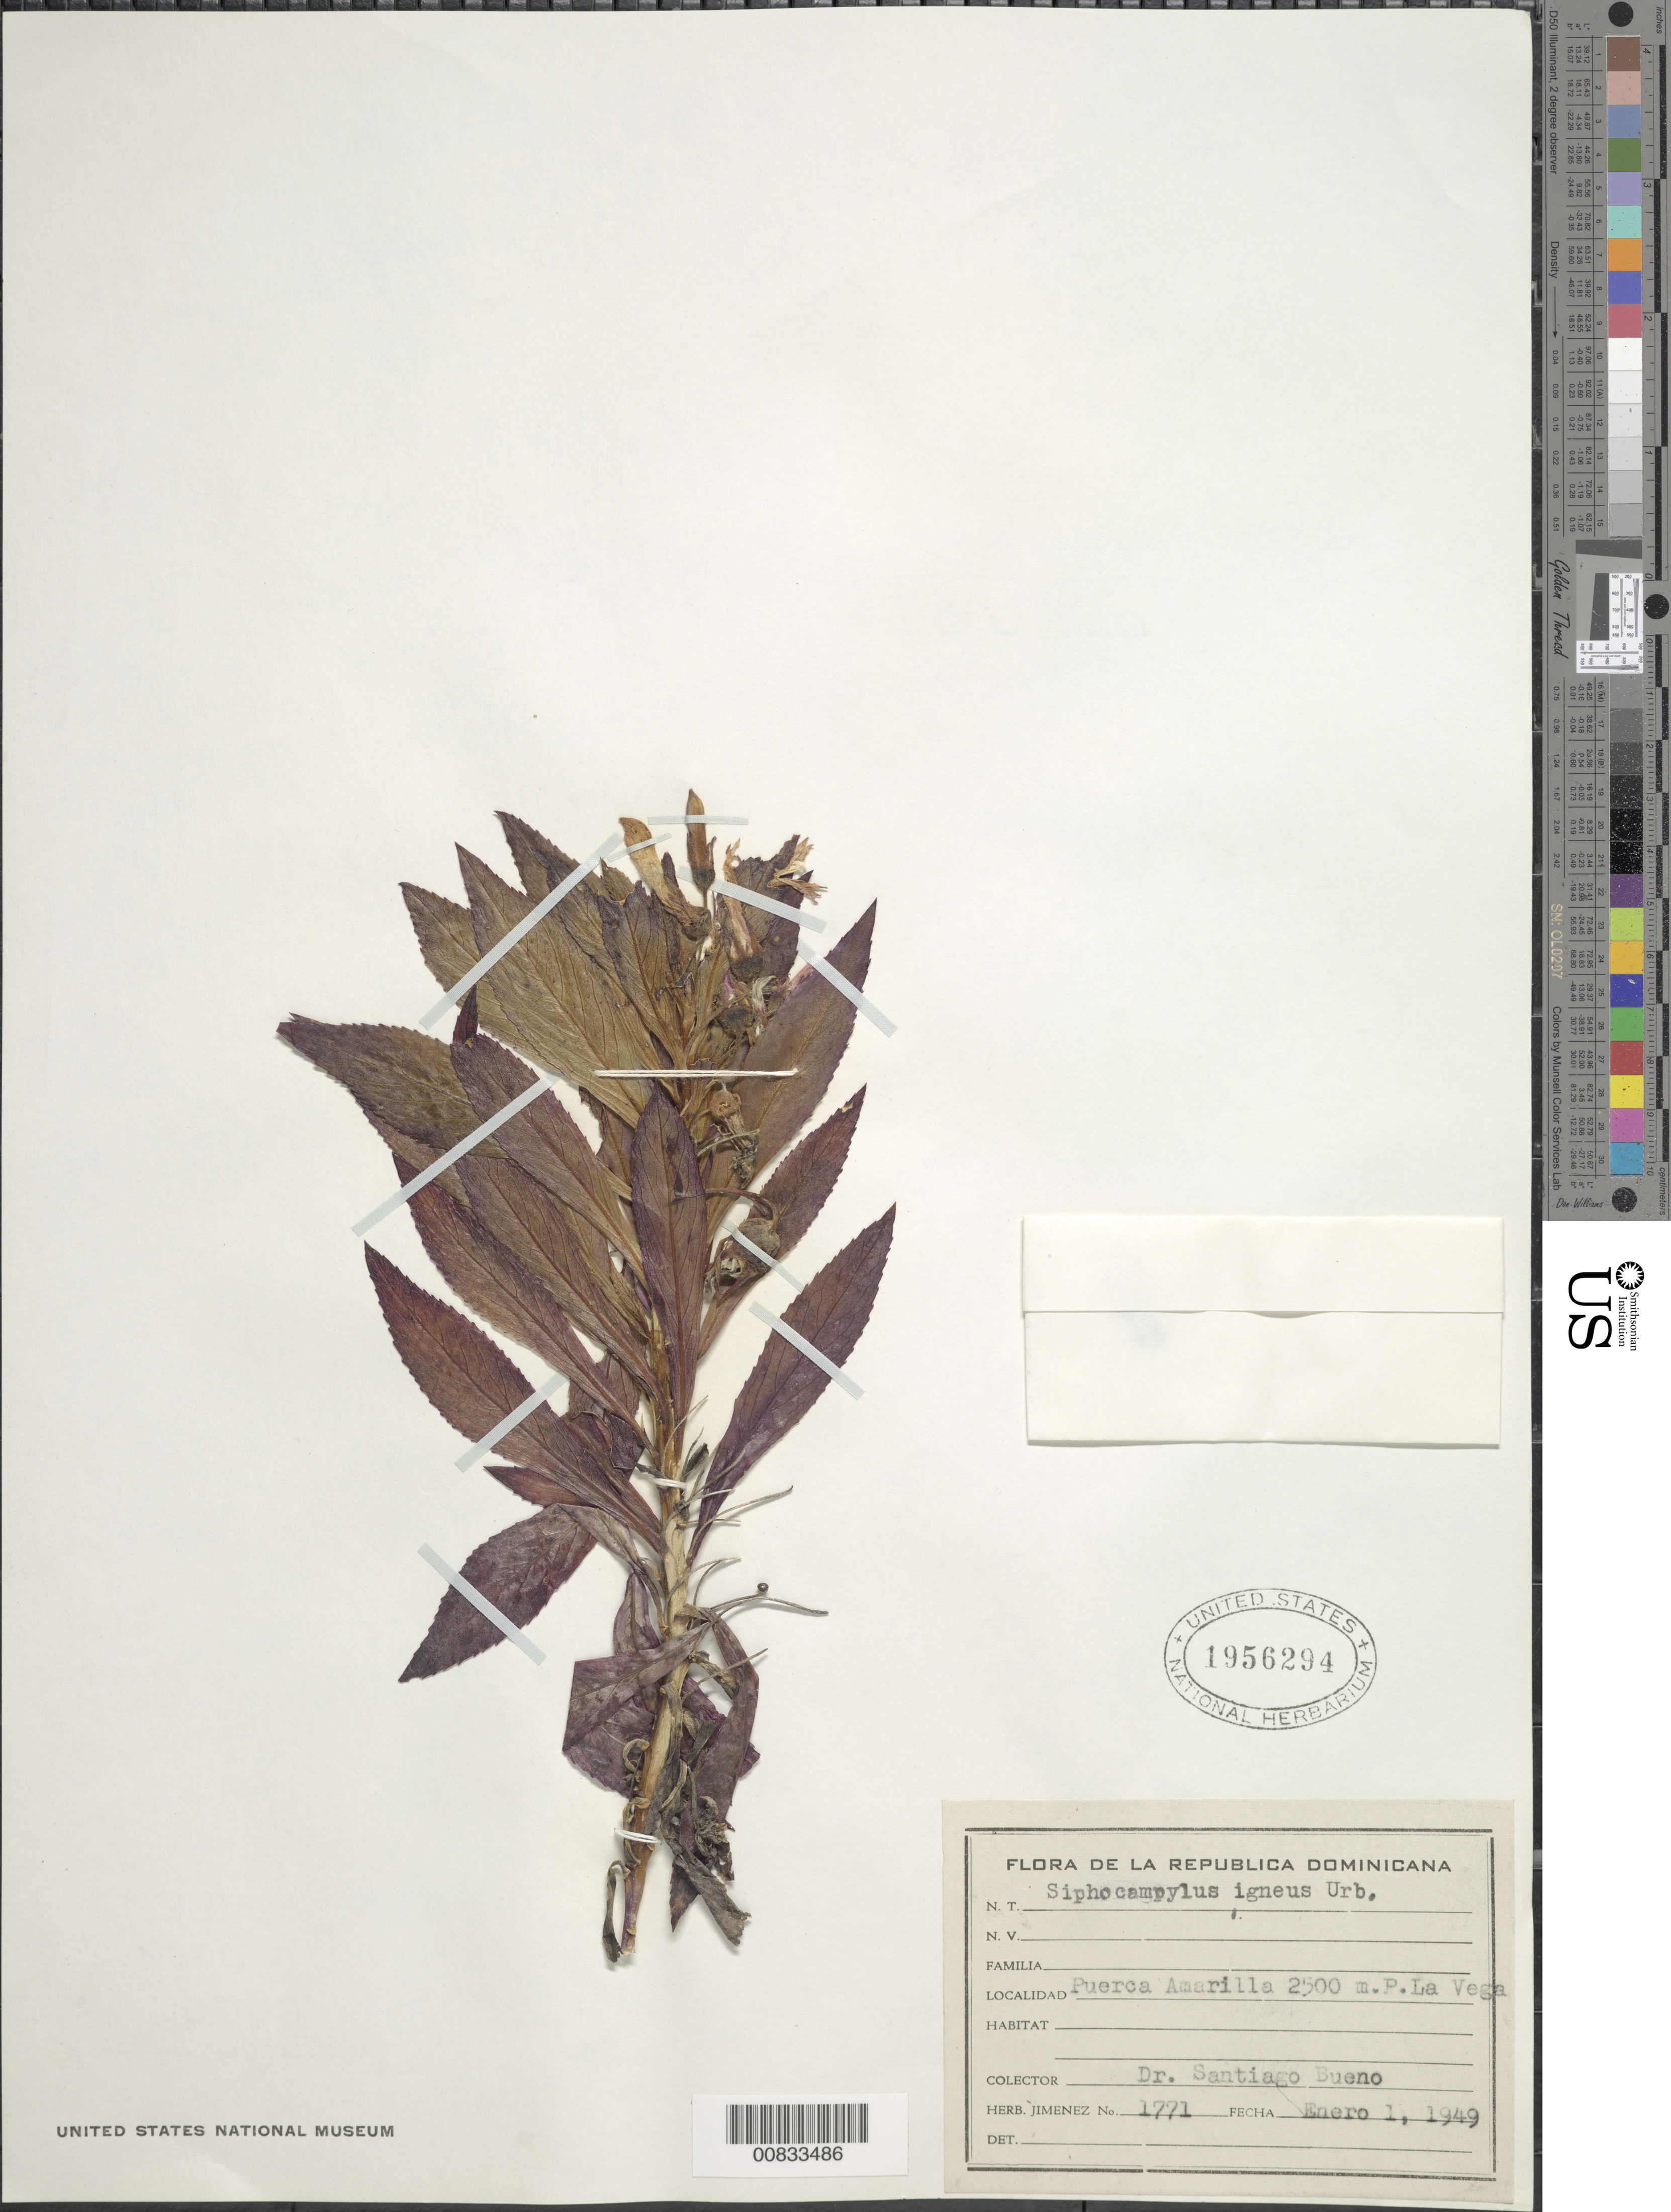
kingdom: Plantae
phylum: Tracheophyta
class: Magnoliopsida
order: Asterales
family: Campanulaceae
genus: Siphocampylus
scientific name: Siphocampylus igneus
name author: Urb.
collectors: S. Bueno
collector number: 1771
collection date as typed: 01 Jan 1949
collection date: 1949-01-01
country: Dominican Republic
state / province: La Vega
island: Hispaniola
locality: Puerca Amarilla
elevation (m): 2500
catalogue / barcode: US 1956294